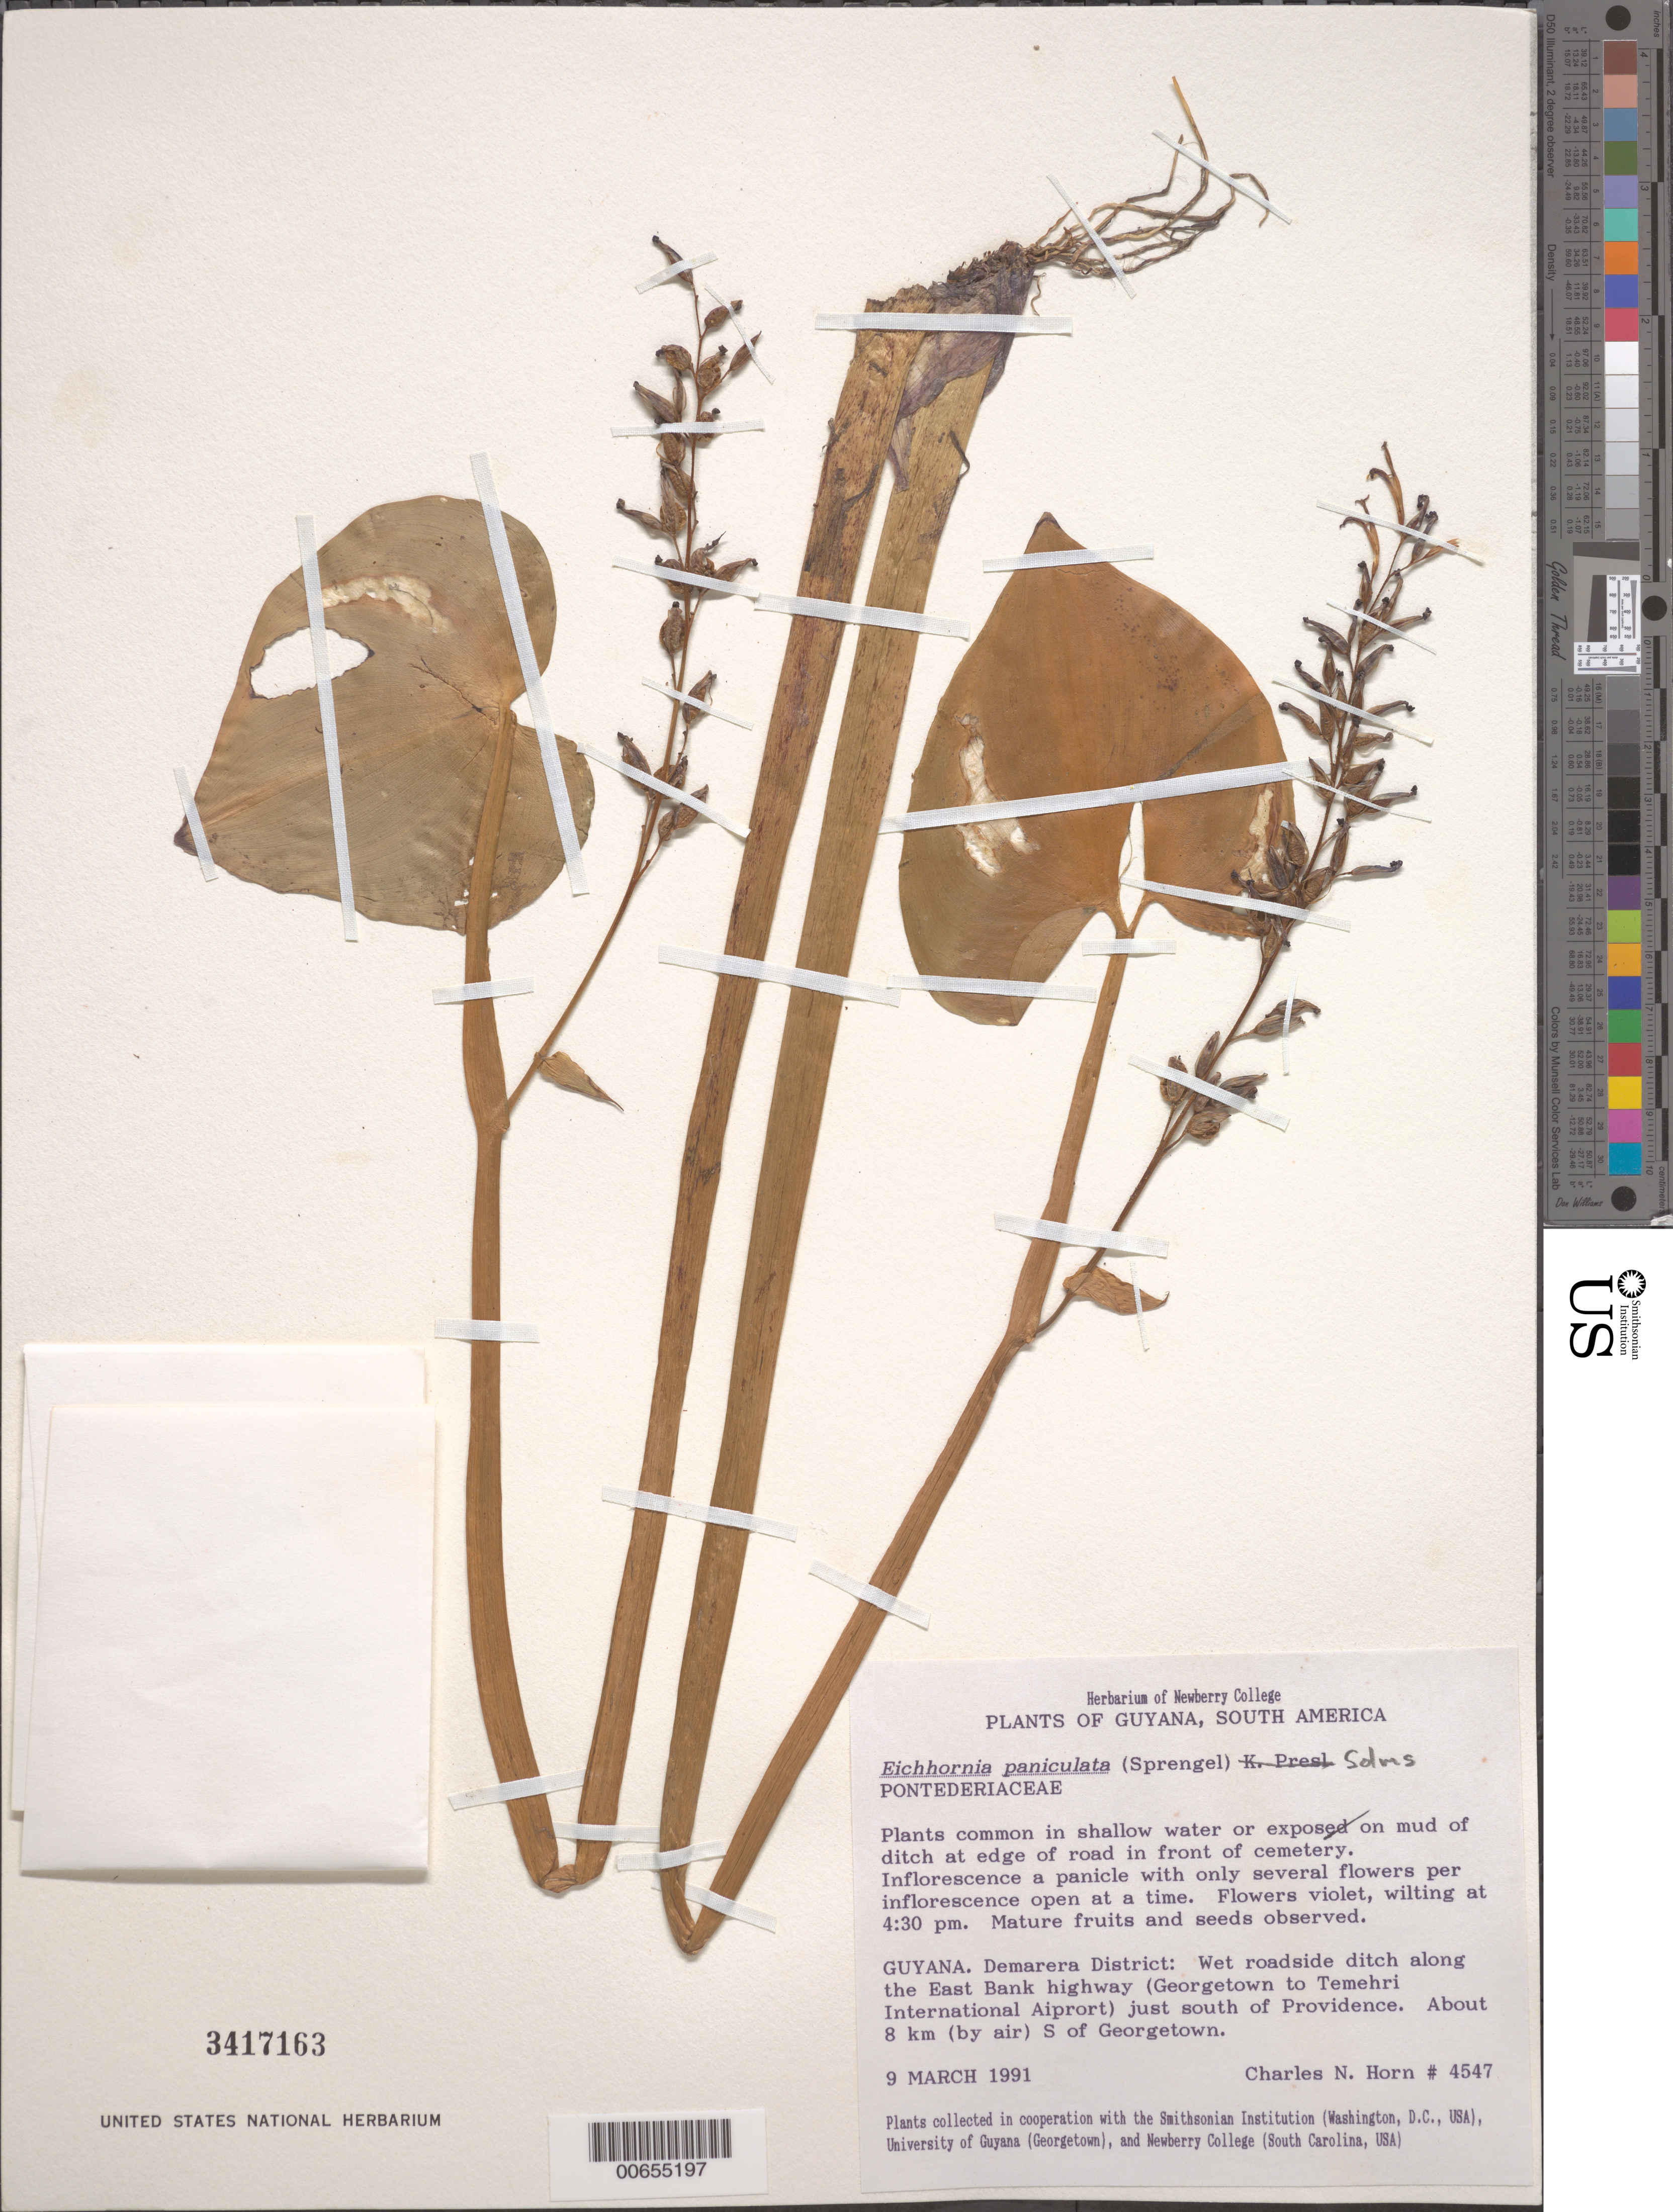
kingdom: Plantae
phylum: Tracheophyta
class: Liliopsida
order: Commelinales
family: Pontederiaceae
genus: Eichhornia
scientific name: Eichhornia paniculata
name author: Solms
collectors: C. N. Horn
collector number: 4547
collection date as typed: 9-Mar-91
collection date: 1991-03-09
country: Guyana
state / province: Demerara-Mahaica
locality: Providence, S of along East Bank Hwy. (Georgetown to Timehri Airport), 8 km (by air) S of Georgetown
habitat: Wet roadside ditch. Plants in shallow water or exposed on mud of ditch at edge of road in front of cemetery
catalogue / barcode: US 3417163